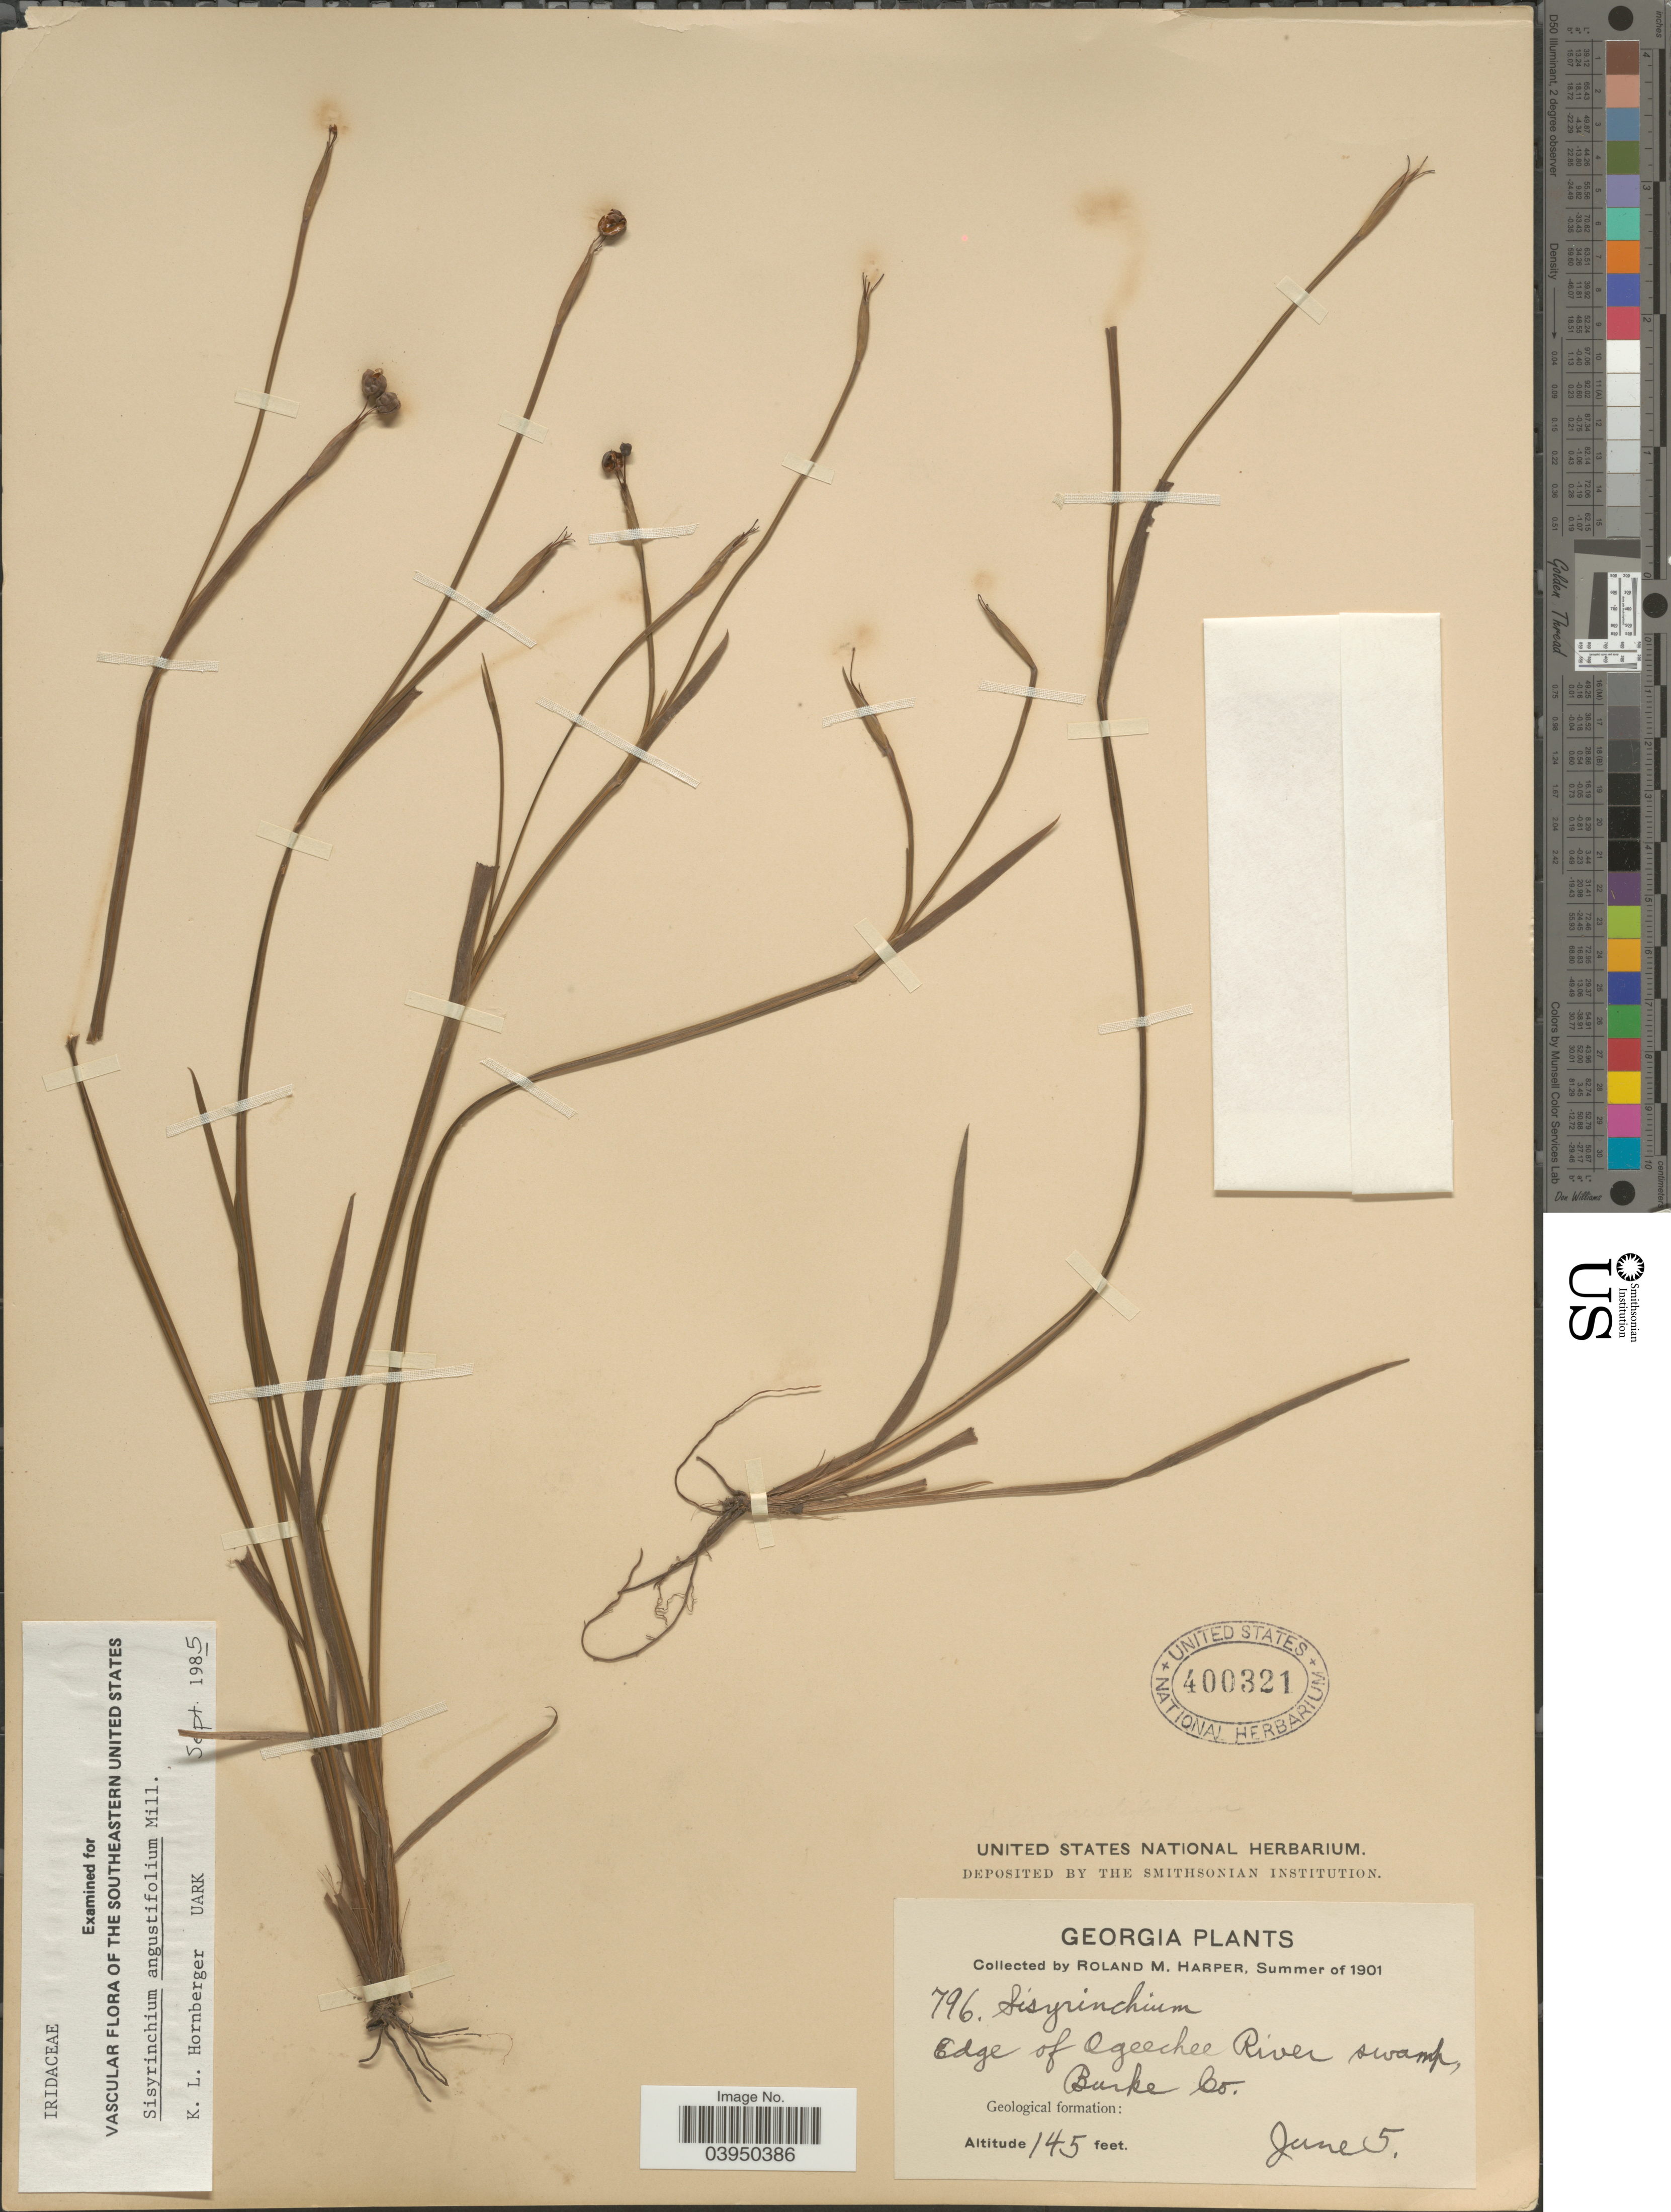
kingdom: Plantae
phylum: Tracheophyta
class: Liliopsida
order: Asparagales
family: Iridaceae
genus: Sisyrinchium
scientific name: Sisyrinchium angustifolium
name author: Mill.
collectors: R. M. Harper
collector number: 796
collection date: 1901-06-05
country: United States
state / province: Georgia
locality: Edge of Ogeechee River swamp, Burke Co.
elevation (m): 44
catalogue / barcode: US 400321